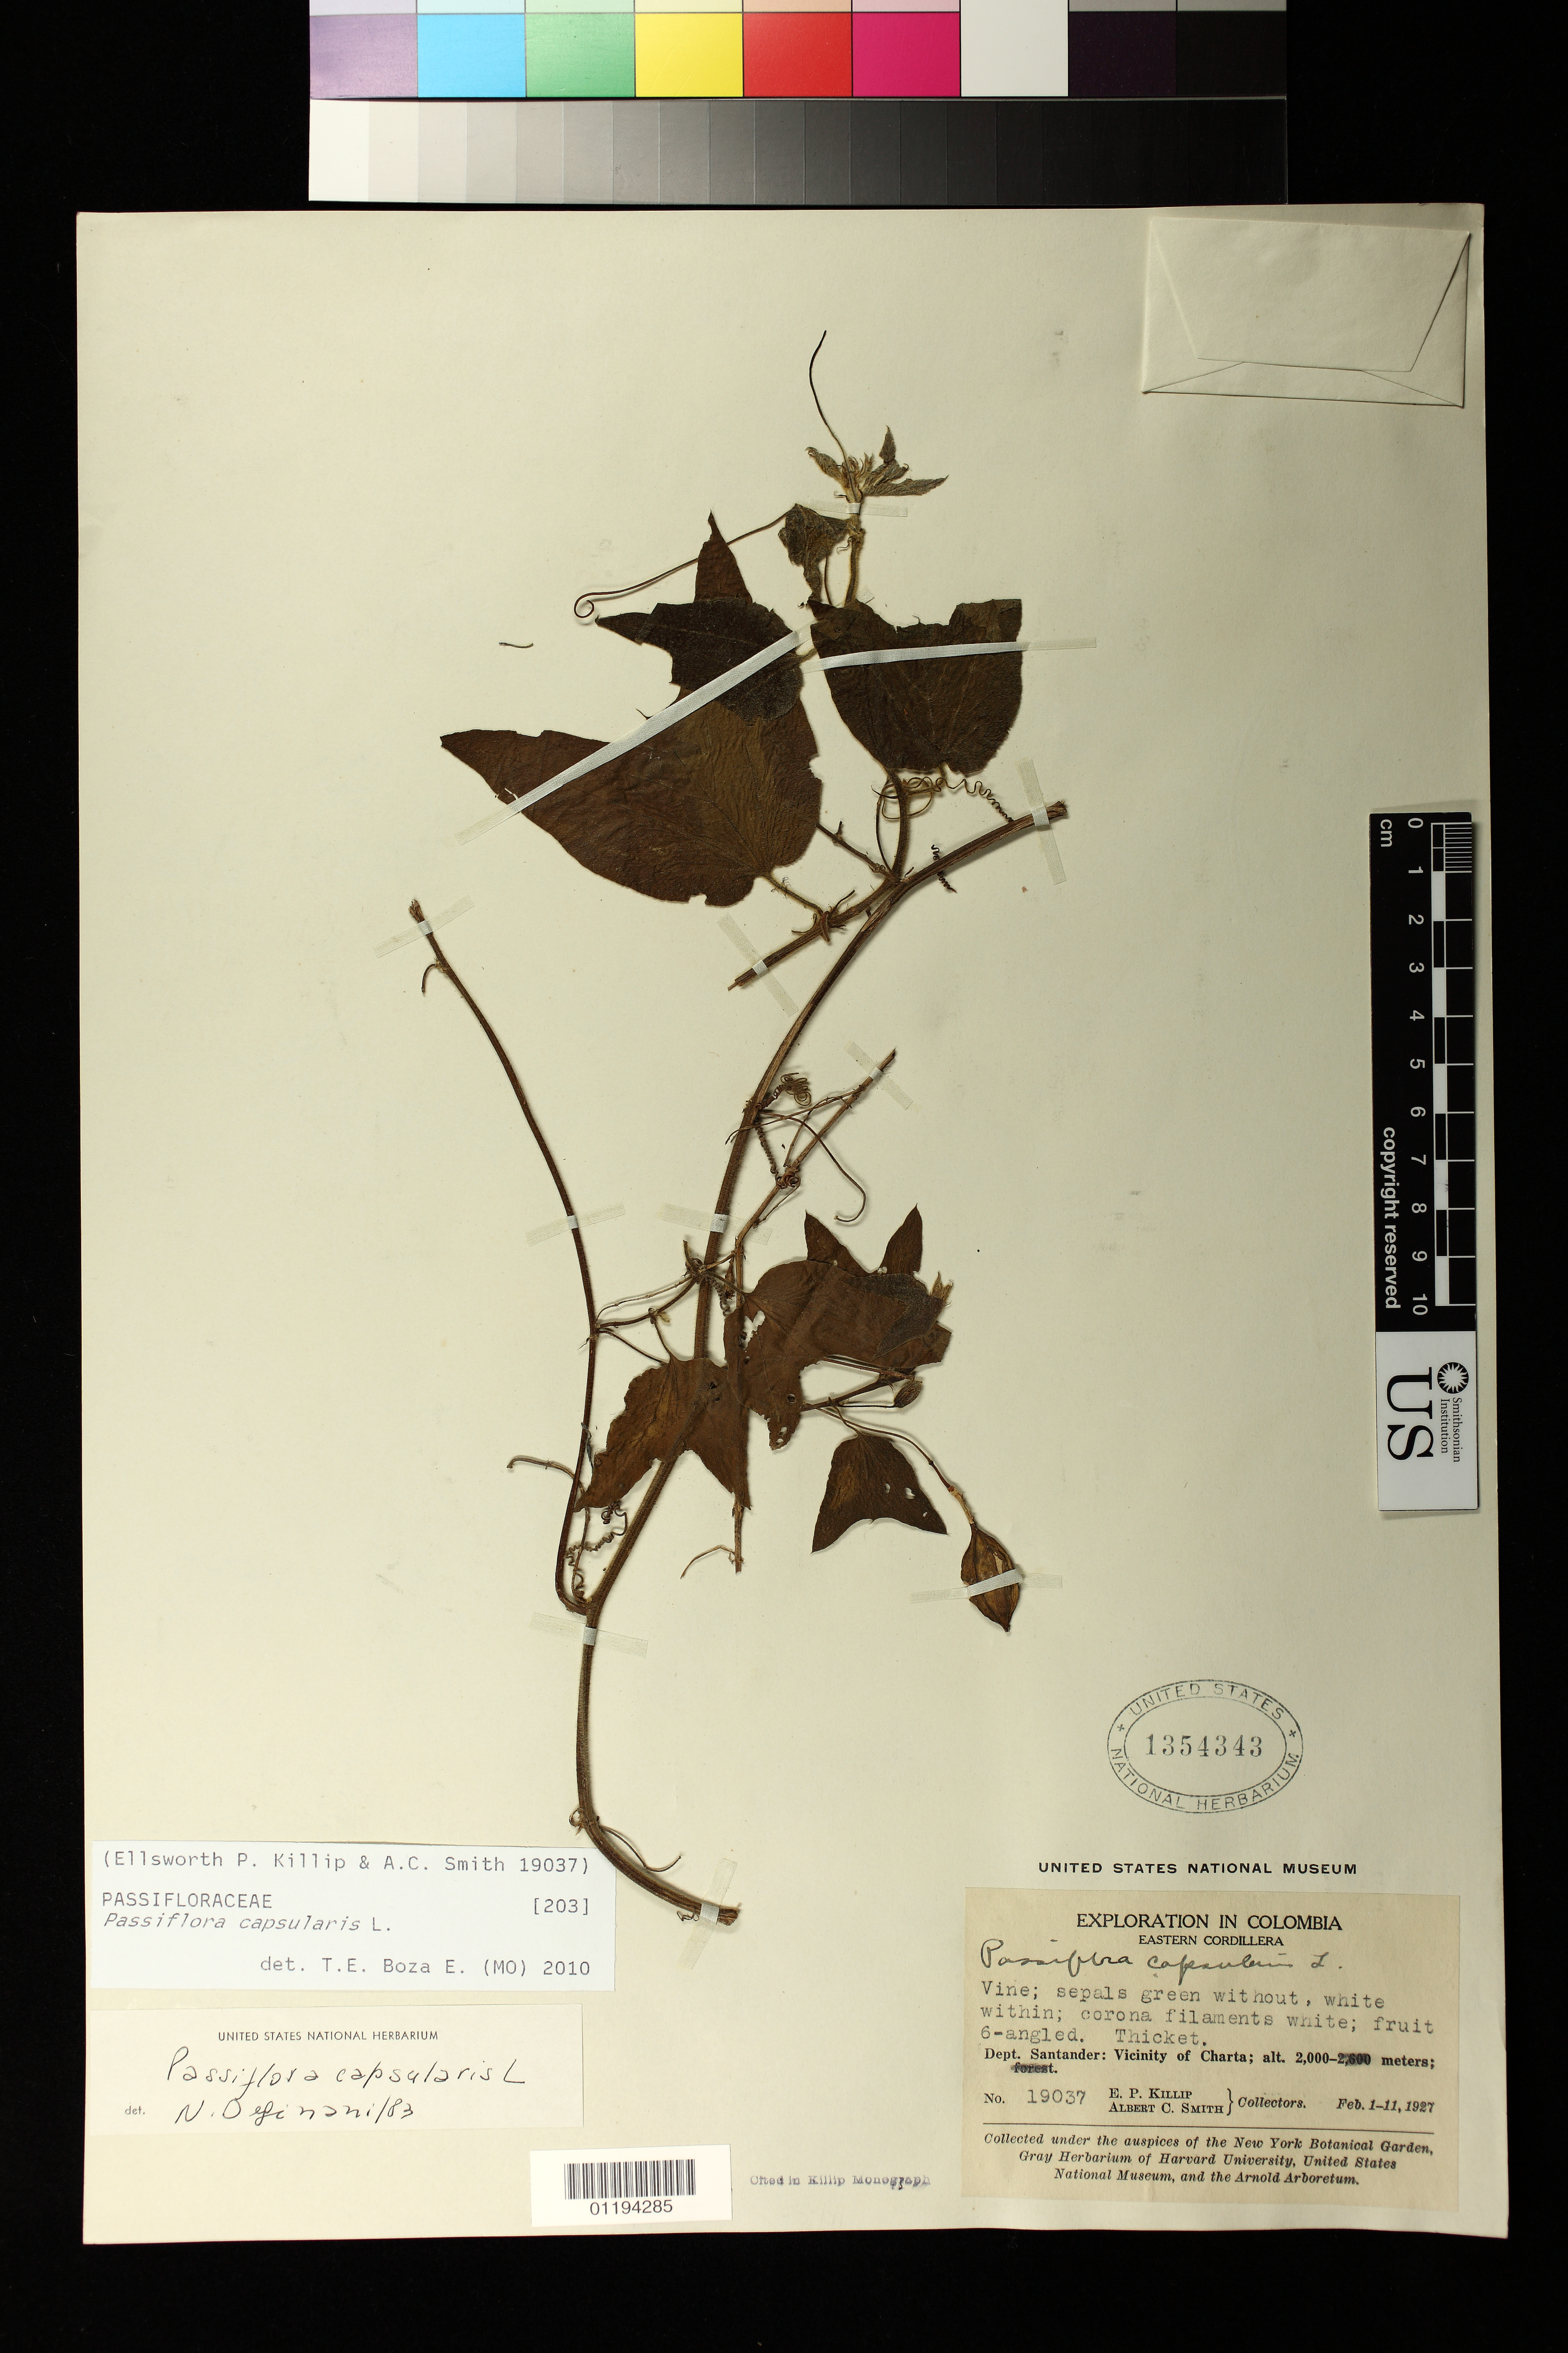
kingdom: Plantae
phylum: Tracheophyta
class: Magnoliopsida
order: Malpighiales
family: Passifloraceae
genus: Passiflora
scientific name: Passiflora capsularis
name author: L.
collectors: E. P. Killip & A. C. Smith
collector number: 19037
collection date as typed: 01 Feb 1927 to 11 Feb 1927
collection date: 1927-02-01/1927-02-11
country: Colombia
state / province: Santander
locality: Eastern Cordillera, vicinity of Charta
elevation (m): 2000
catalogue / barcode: US 1354343